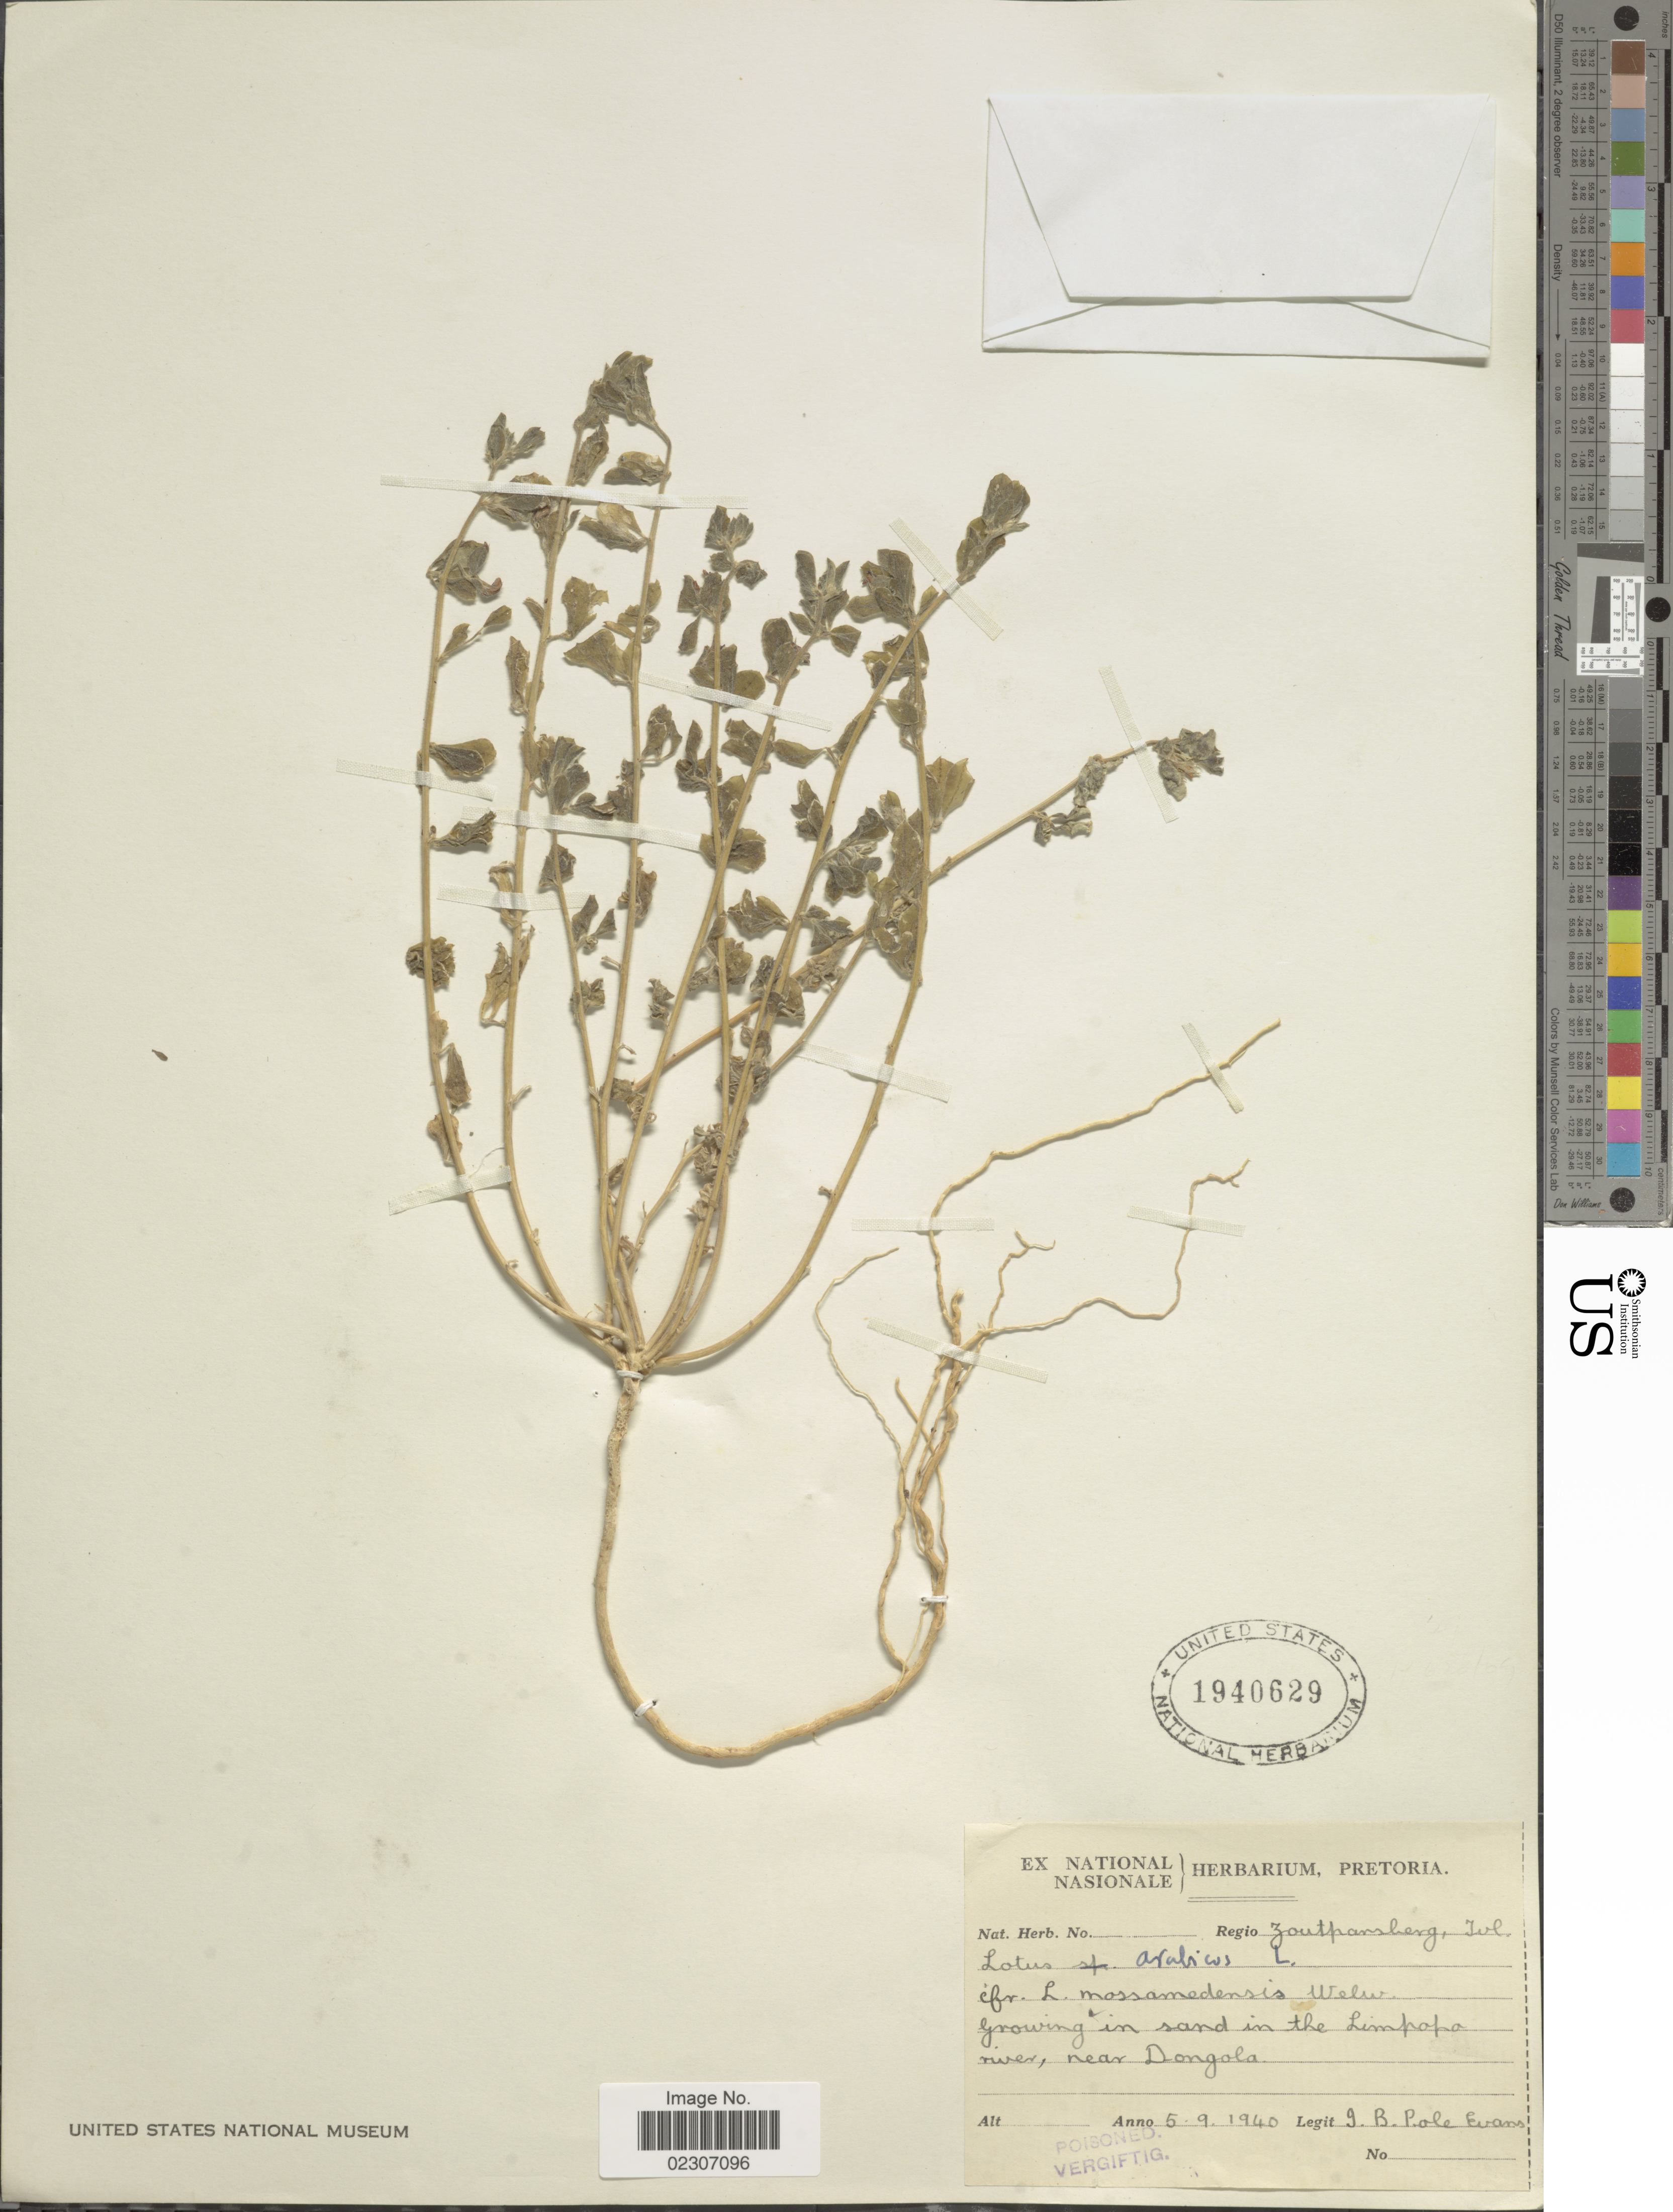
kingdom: Plantae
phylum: Tracheophyta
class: Magnoliopsida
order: Fabales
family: Fabaceae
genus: Lotus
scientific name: Lotus arabicus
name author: L.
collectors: I. B. Pole-Evans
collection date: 1940-09-05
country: South Africa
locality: Zoutpansberg, Tvl, Growing in sand in the Limpapa river, near Douglas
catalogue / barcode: US 1940629